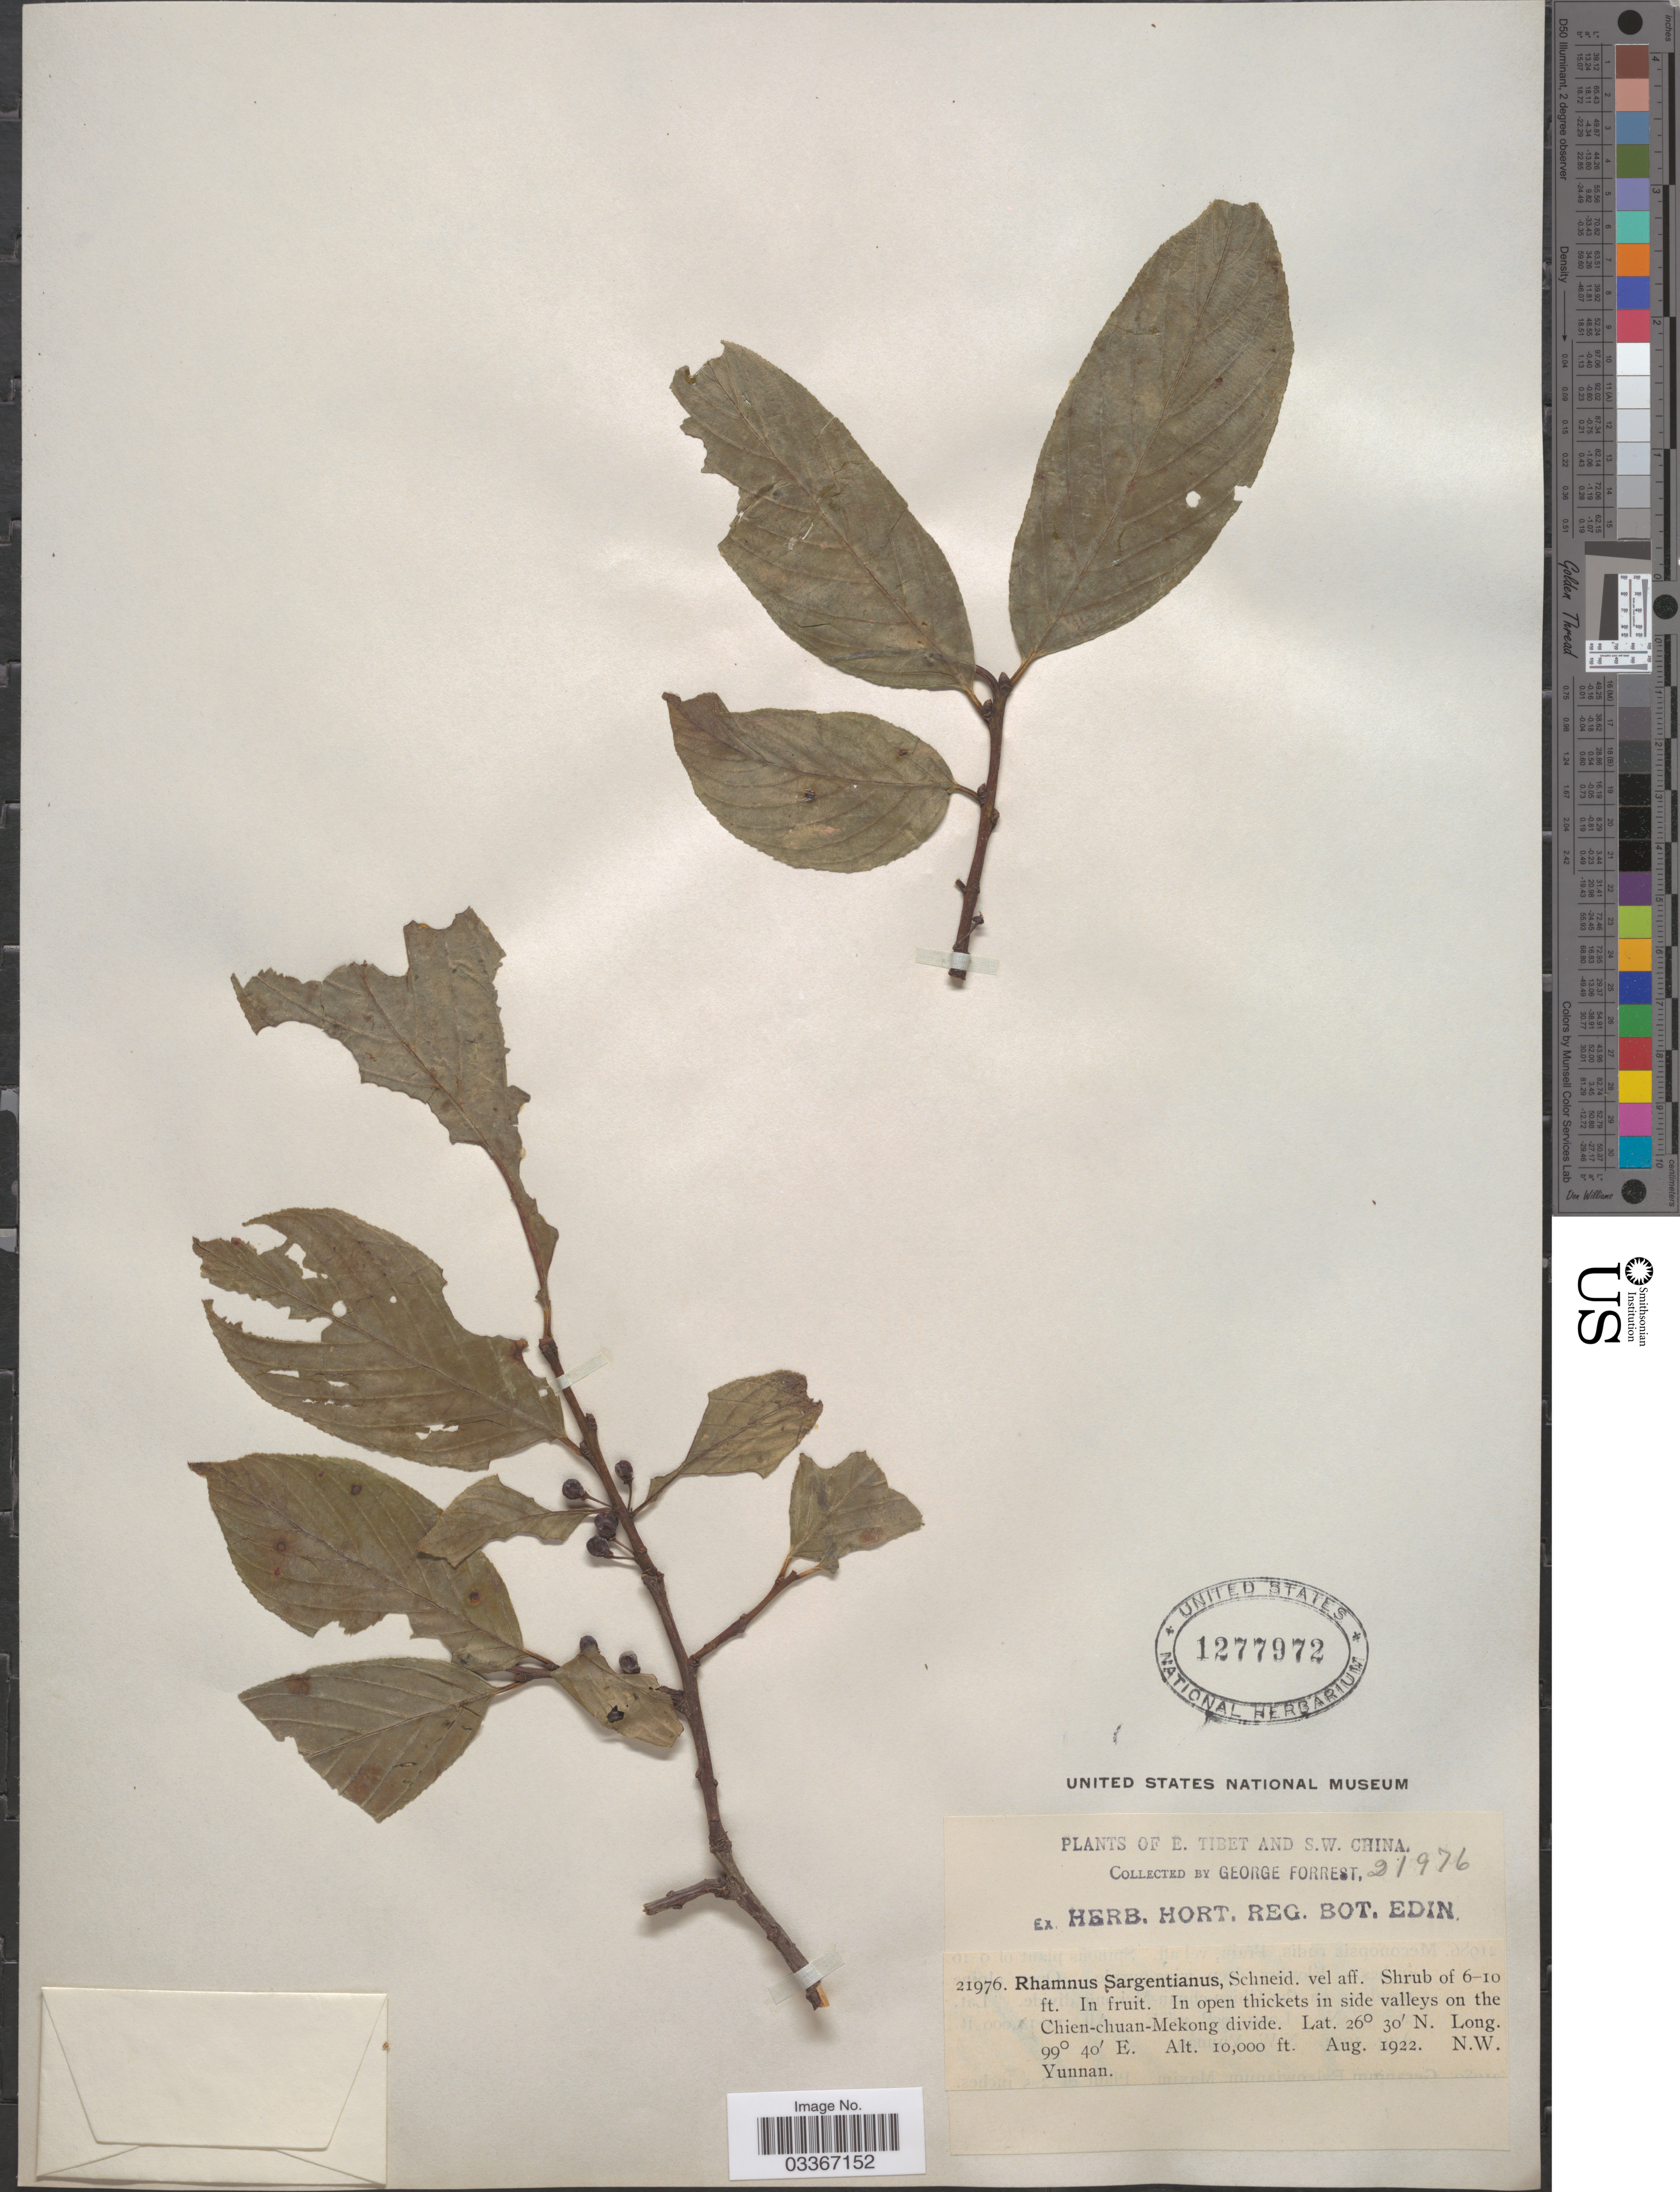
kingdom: Plantae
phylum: Tracheophyta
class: Magnoliopsida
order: Rosales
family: Rhamnaceae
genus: Rhamnus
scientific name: Rhamnus sargentianus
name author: C.K. Schneid. in Sarg.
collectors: G. Forrest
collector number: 21976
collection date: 1922-08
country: China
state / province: Yunnan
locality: E. Tibet and S.W. China. In open thickets in side valleys on the Chien-chuan-Mekong divide. N.W. Yunnan.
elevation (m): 3048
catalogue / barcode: US 1277972